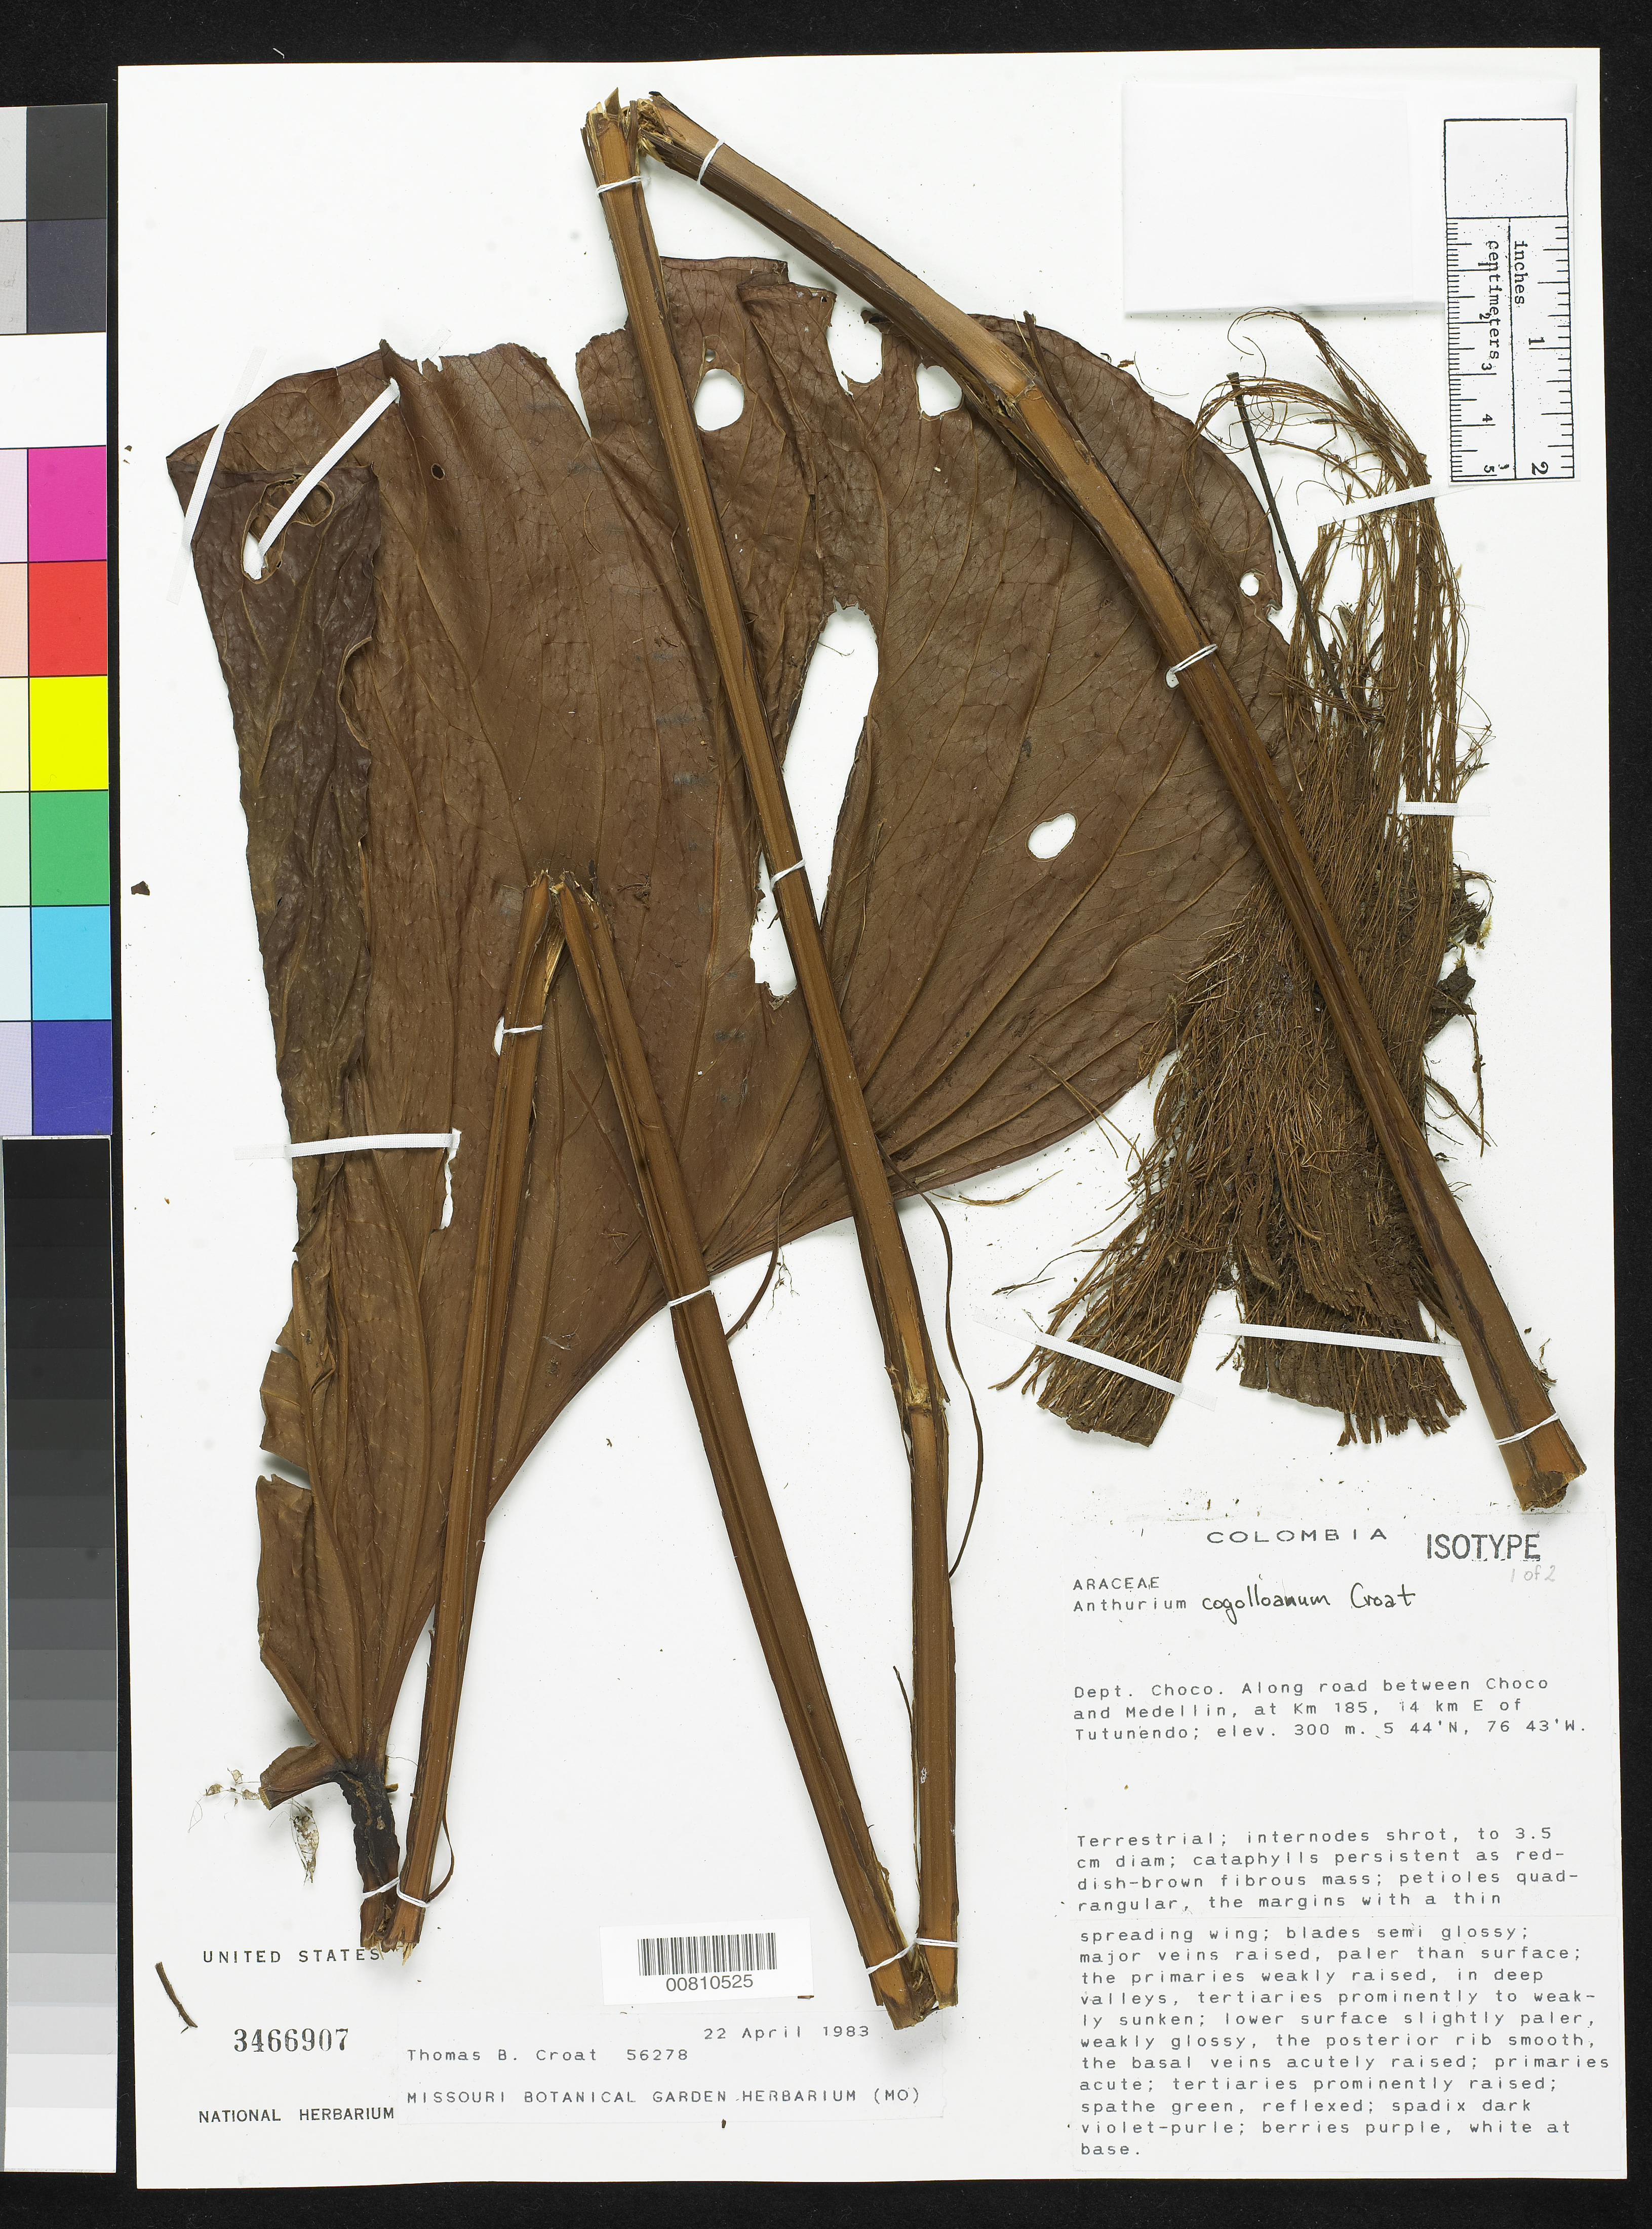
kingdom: Plantae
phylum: Tracheophyta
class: Liliopsida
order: Alismatales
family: Araceae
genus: Anthurium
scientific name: Anthurium cogolloanum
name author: Croat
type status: Isotype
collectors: T. B. Croat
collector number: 56278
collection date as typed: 22 Apr 1983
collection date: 1983-04-22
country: Colombia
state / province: Chocó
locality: Dept. Choco. Along road between Choco and Medellin, at Km 185, 14 km E of Tutunendo.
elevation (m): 300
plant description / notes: Holotype at MO.; Sheet 1 of 2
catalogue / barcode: US 3466907